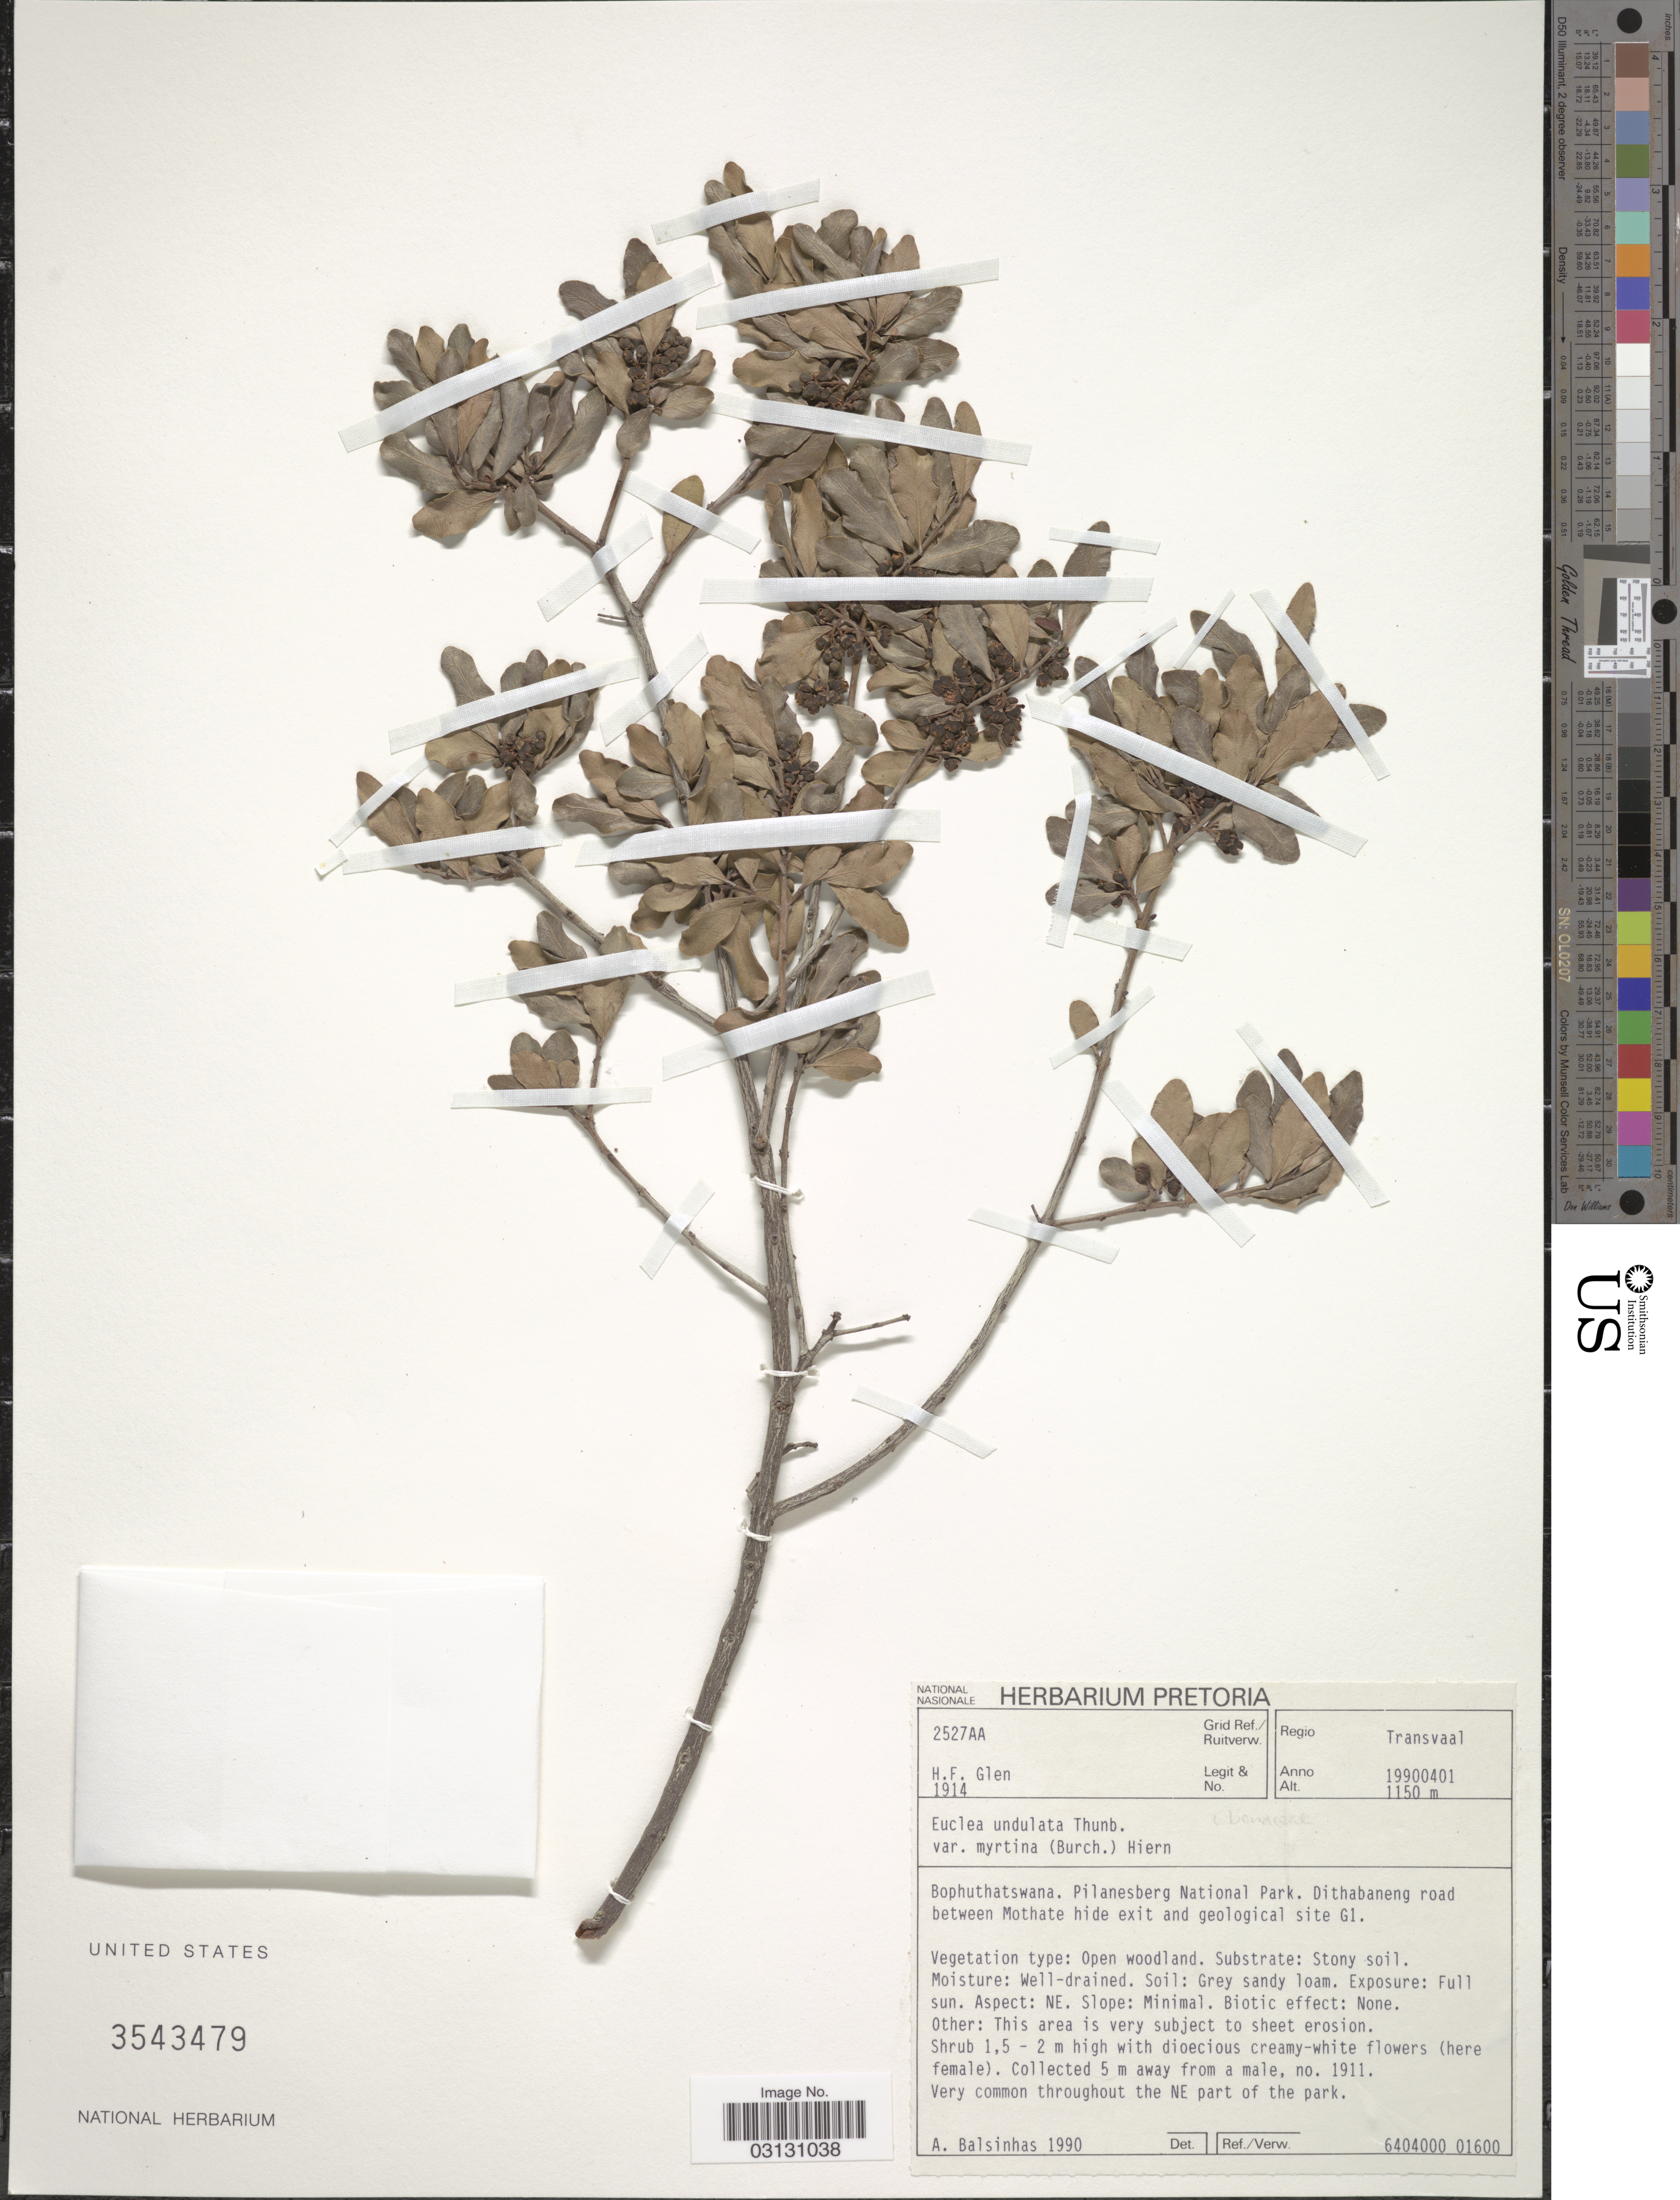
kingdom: Plantae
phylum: Tracheophyta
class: Magnoliopsida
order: Ericales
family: Ebenaceae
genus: Euclea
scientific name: Euclea undulata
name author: Thunb.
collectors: H. F. Glen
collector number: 1914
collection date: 1990-04-01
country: South Africa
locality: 2527AA Grid Ref./ Ruitverw. Regio Transvaal. Bophuthatswana. Pilanesberg National Park. Dithabaneng road between Mothate hide exit and geological site G1.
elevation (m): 1150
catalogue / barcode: US 3543479